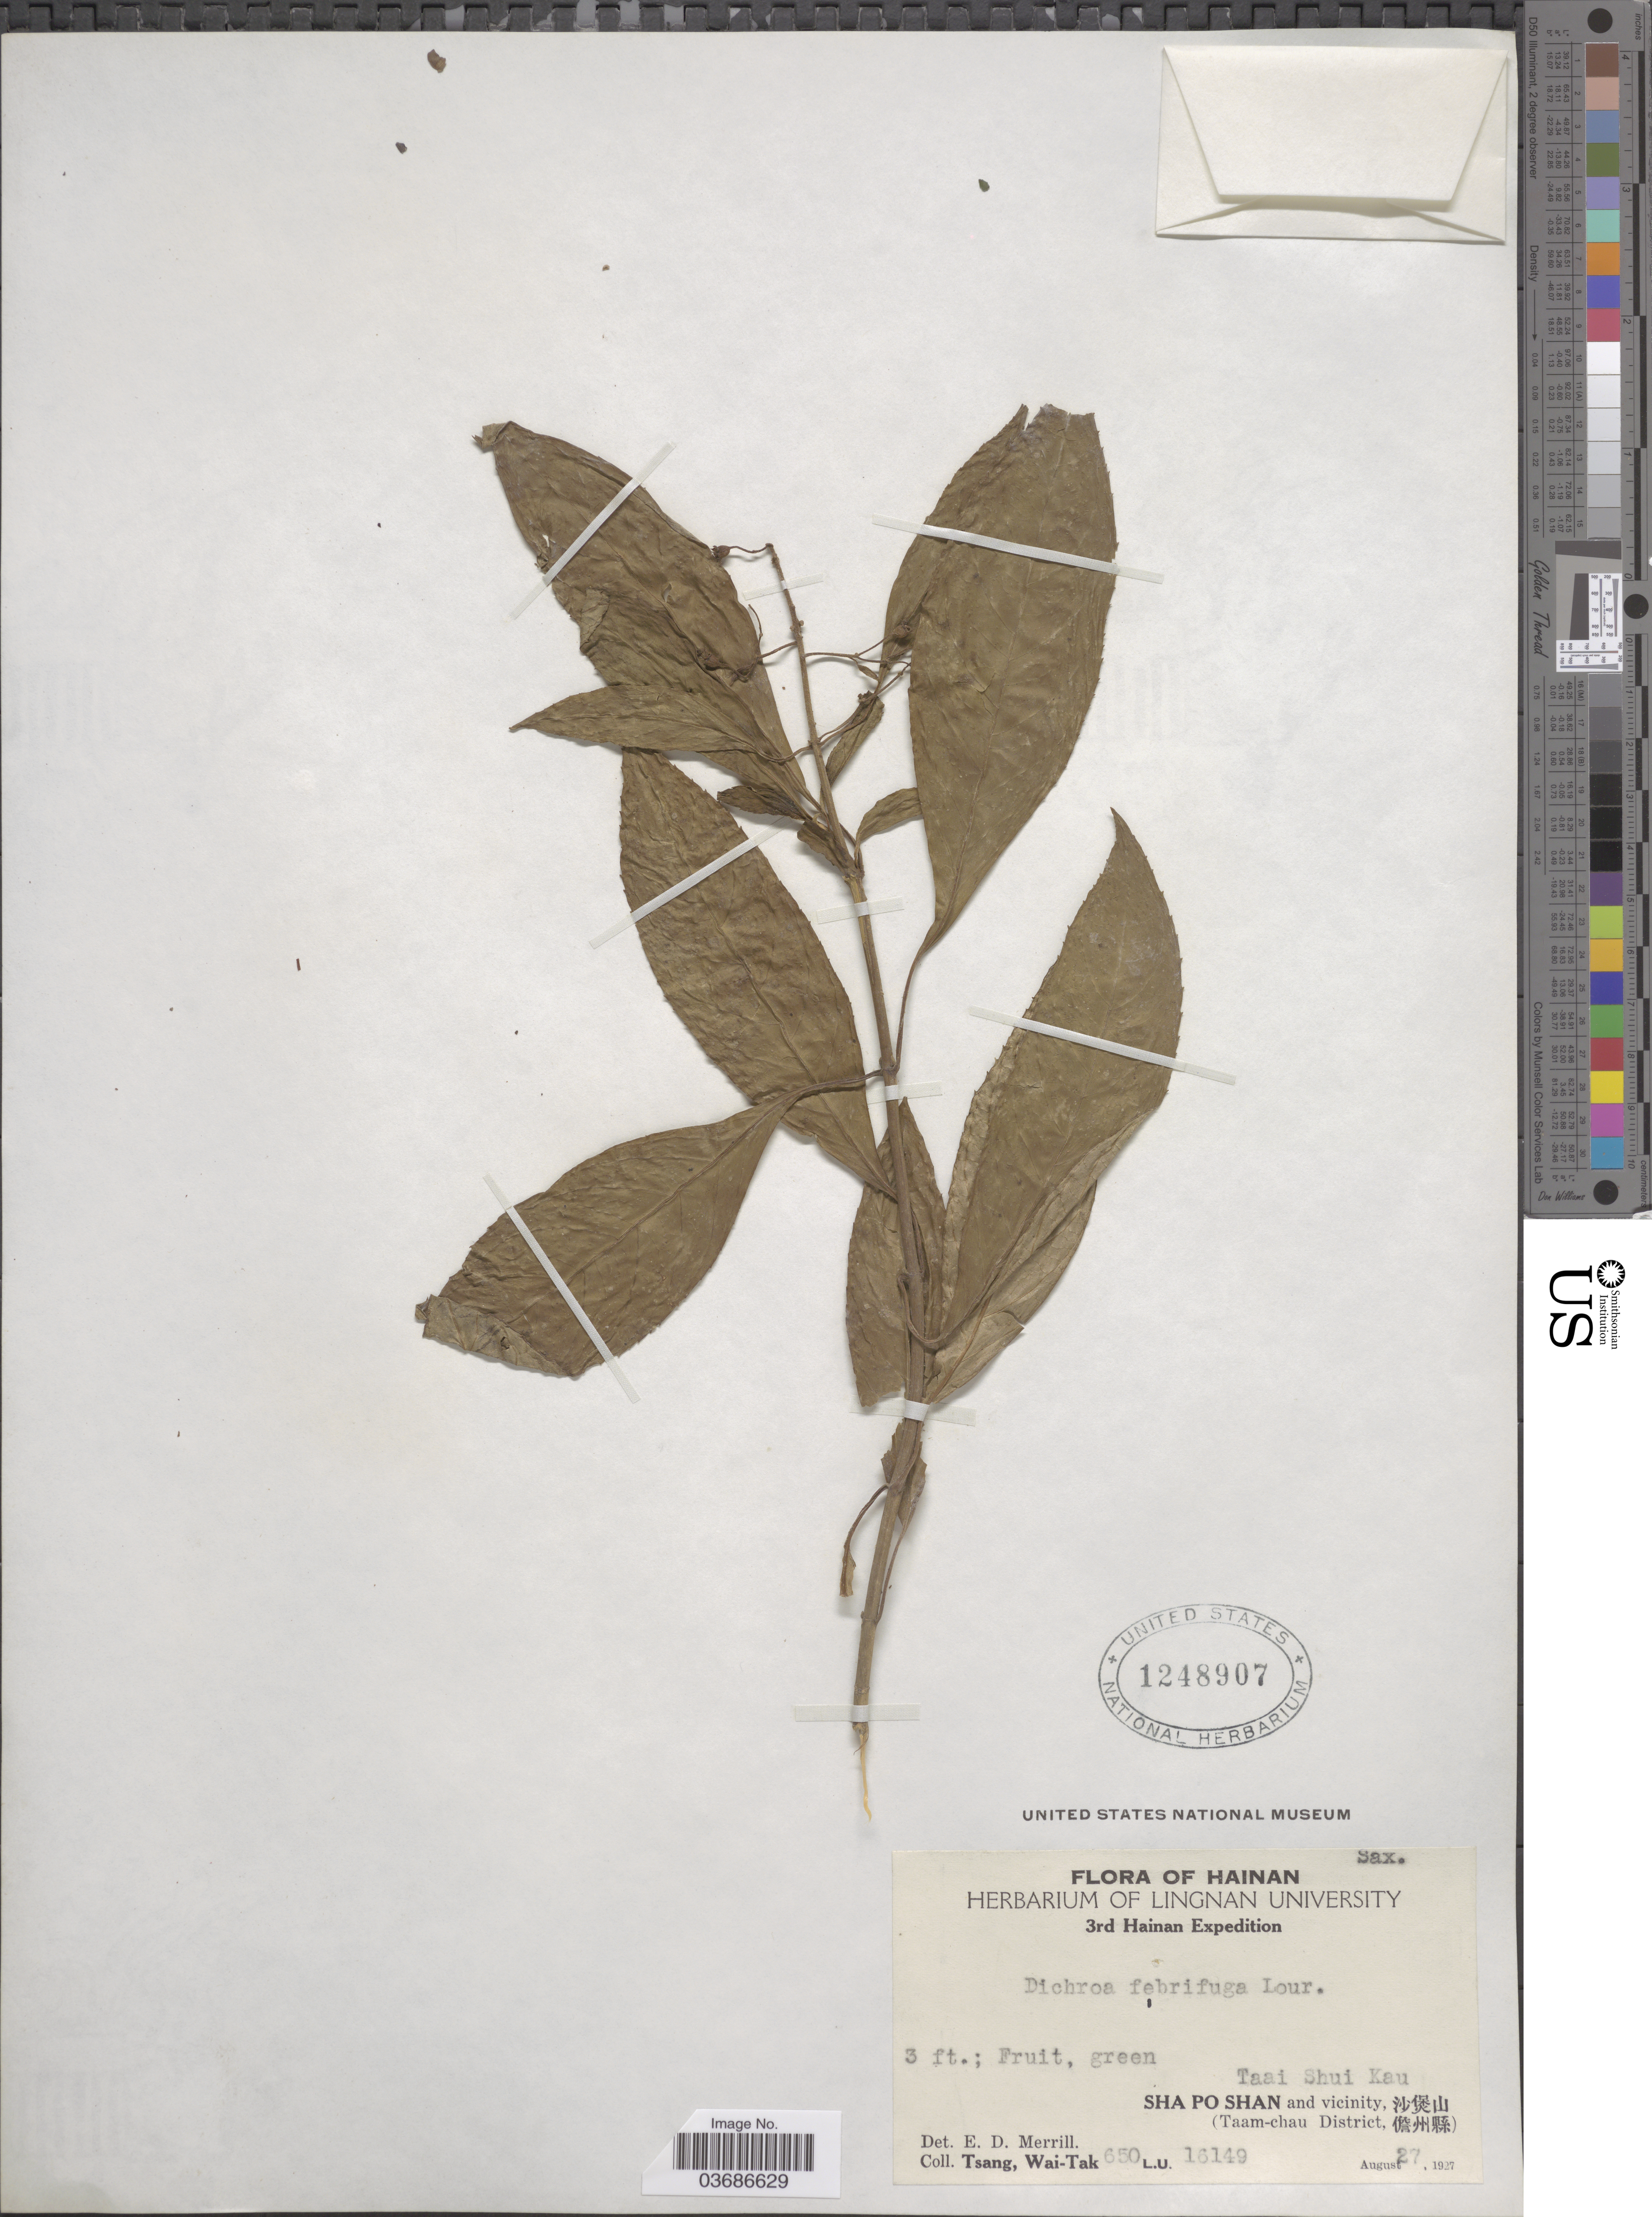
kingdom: Plantae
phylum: Tracheophyta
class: Magnoliopsida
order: Cornales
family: Hydrangeaceae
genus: Hydrangea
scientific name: Hydrangea febrifuga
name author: (Lour.) Y. De Smet & C. Granados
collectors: W. T. Tsang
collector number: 650 L.U. 16149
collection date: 1927-08-27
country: China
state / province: Hainan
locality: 3rd Hainan Expedition. Taai Shui Kau. Sha Po Shan and vicinity, X. (Taam-chau District, X).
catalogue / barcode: US 1248907